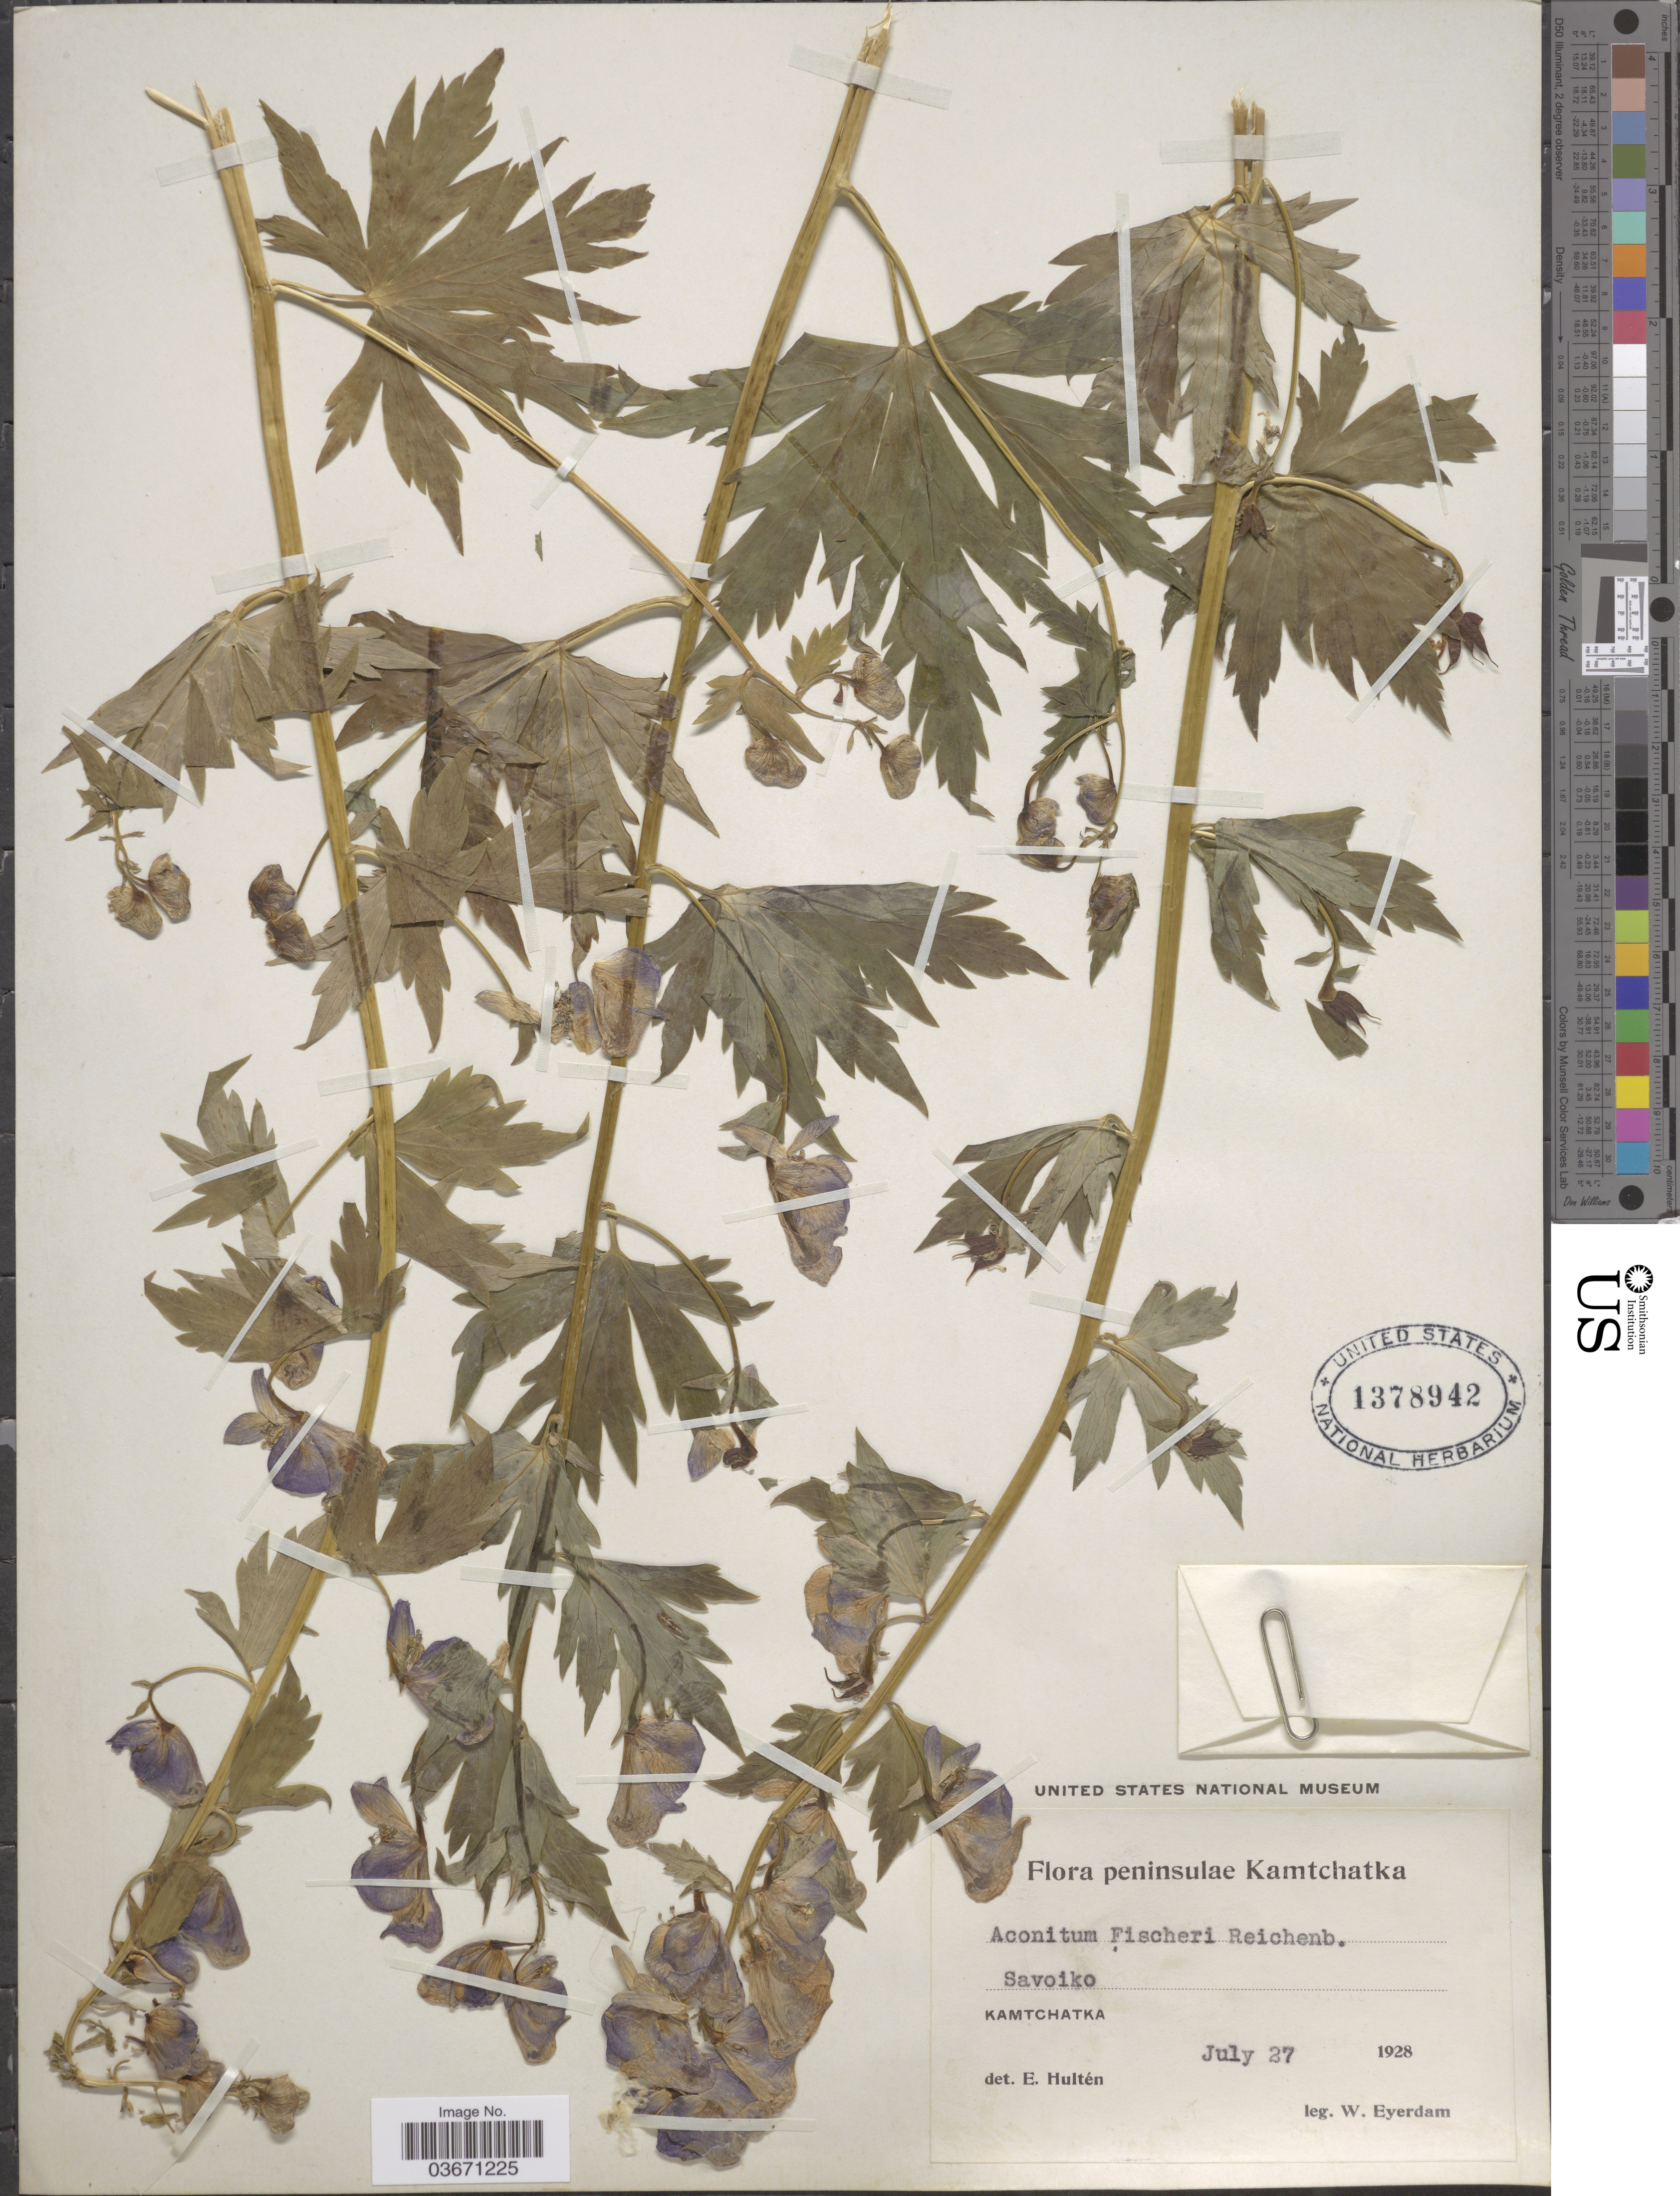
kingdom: Plantae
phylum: Tracheophyta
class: Magnoliopsida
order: Ranunculales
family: Ranunculaceae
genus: Aconitum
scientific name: Aconitum fischeri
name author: Rchb.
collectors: W. J. Eyerdam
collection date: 1928-07-27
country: Russian Federation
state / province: Kamchatka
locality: Peninsulæ Kamtchatka. Savoiko. Kamtchatka.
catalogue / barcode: US 1378942